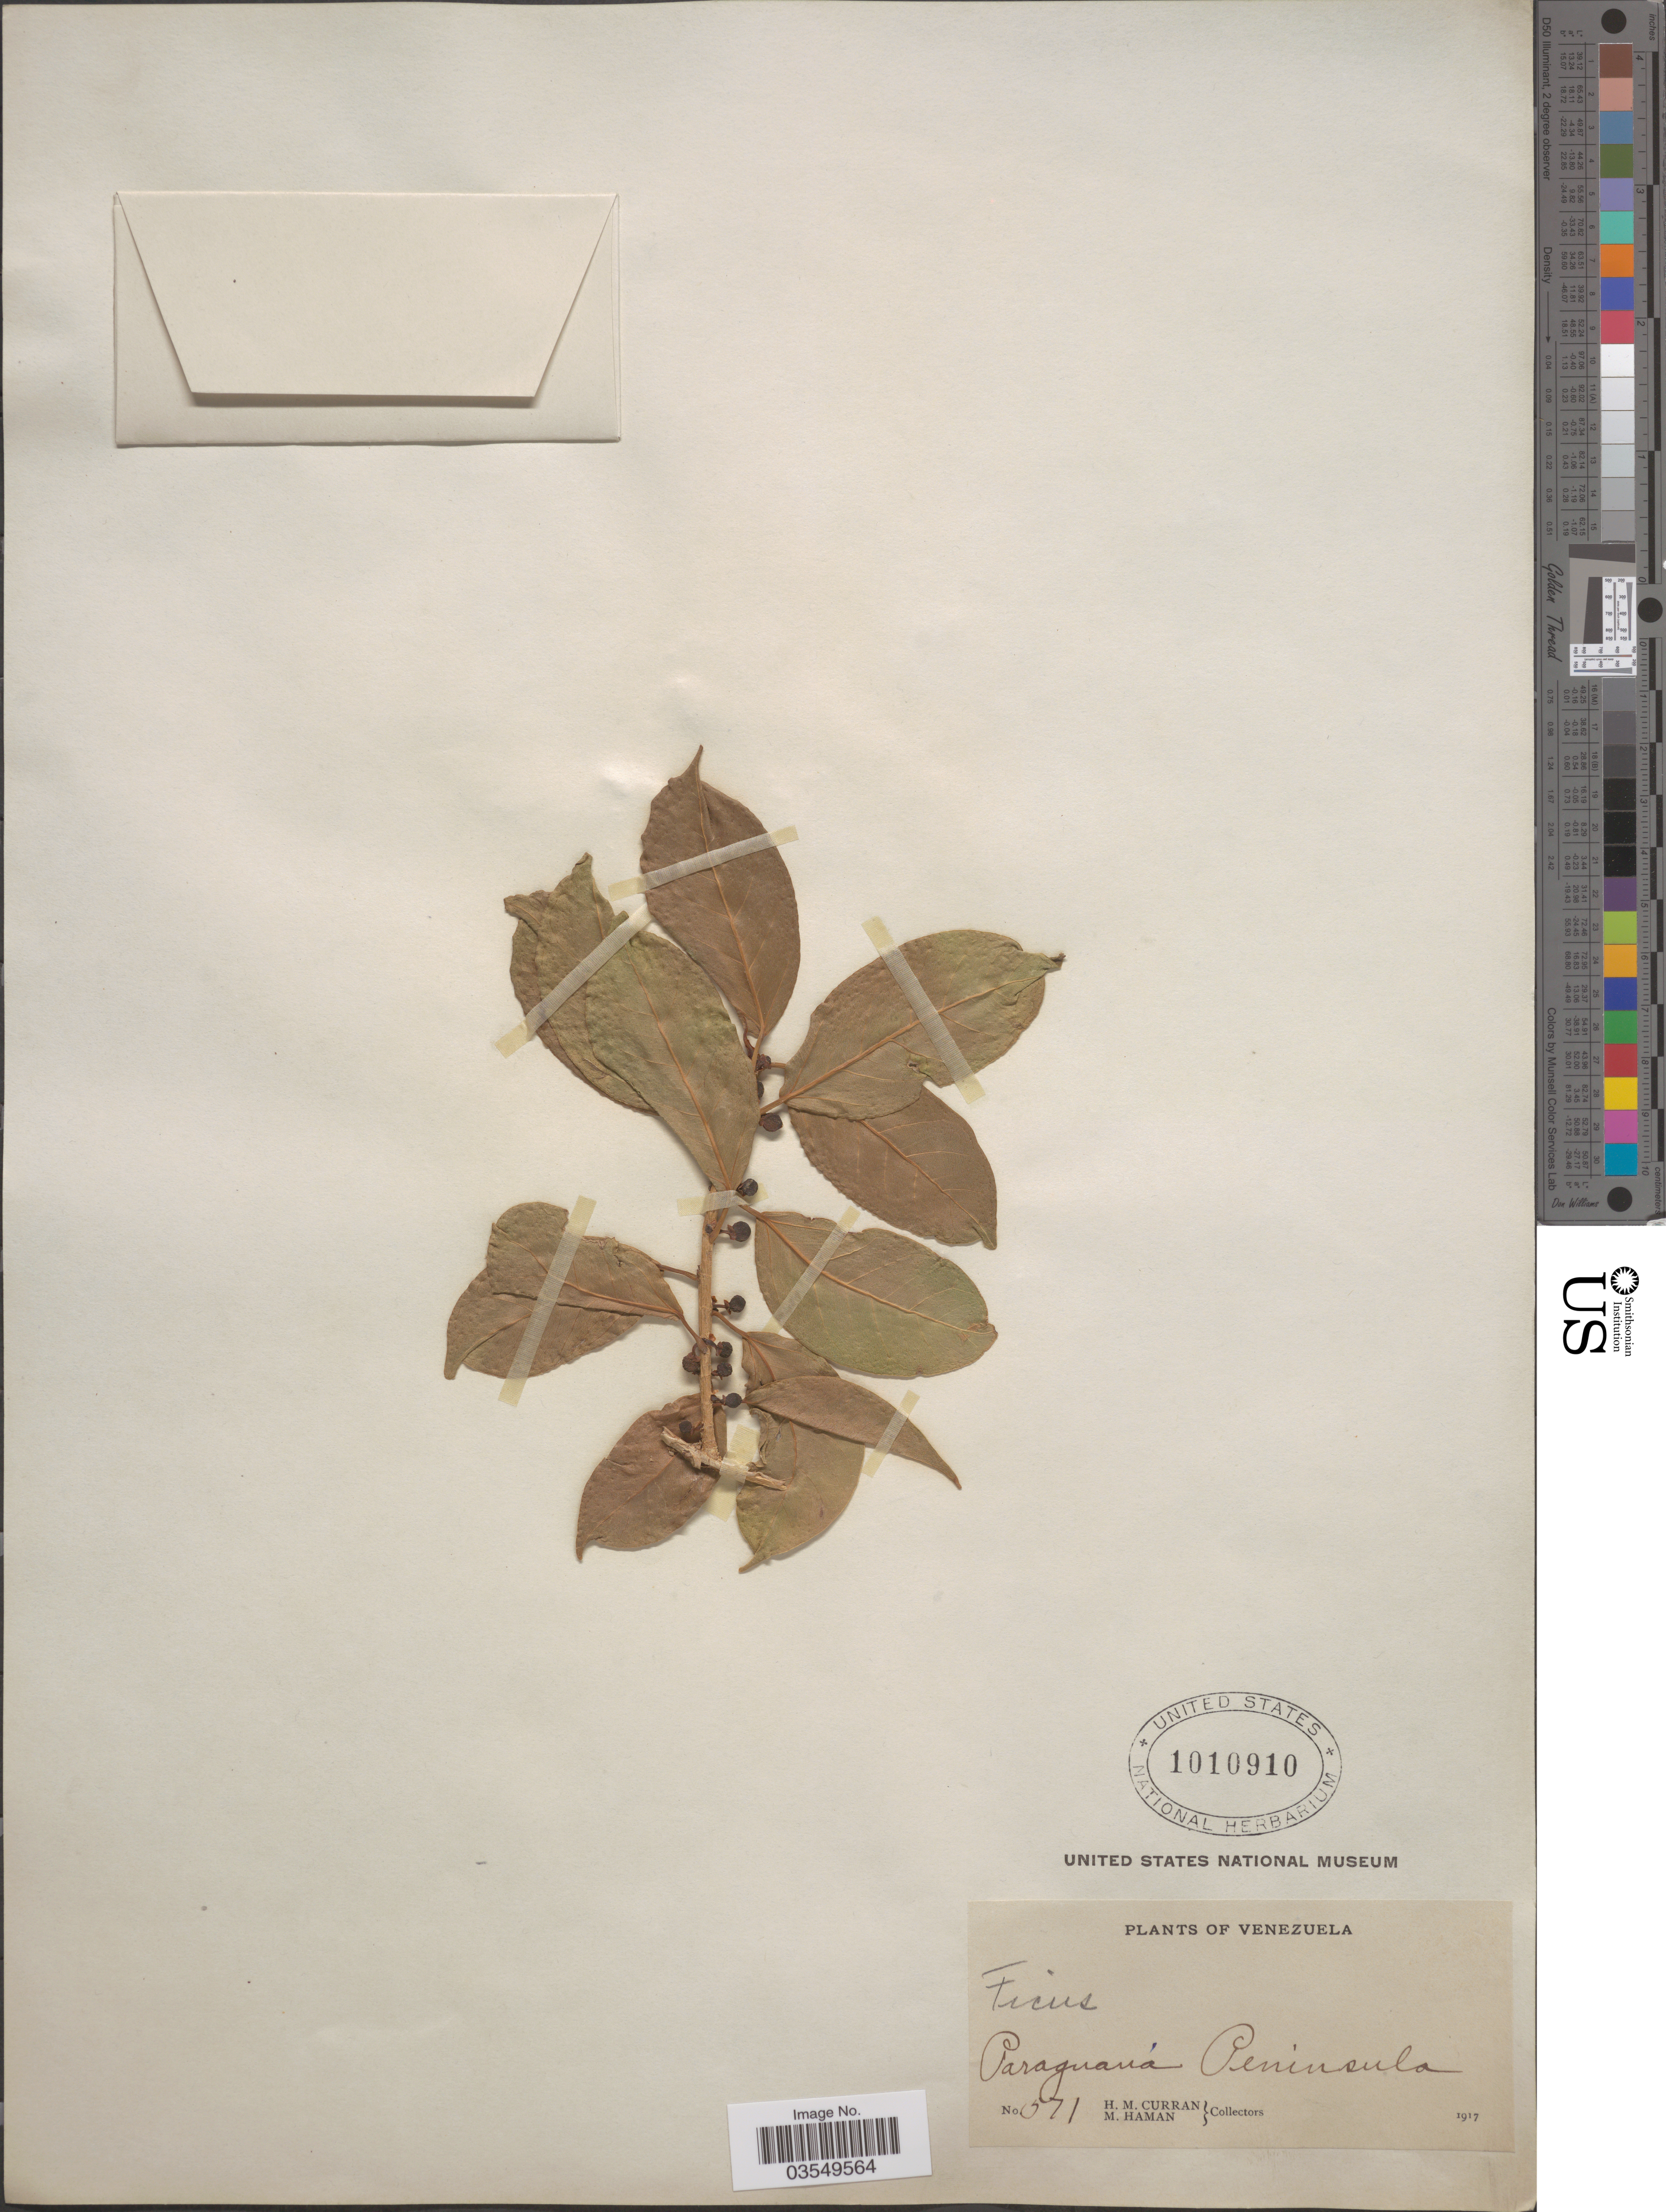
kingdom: Plantae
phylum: Tracheophyta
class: Magnoliopsida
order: Rosales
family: Moraceae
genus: Ficus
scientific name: Ficus sp.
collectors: H. M. Curran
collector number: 571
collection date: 1917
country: Venezuela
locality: Paraguaná Peninsula.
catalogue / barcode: US 1010910